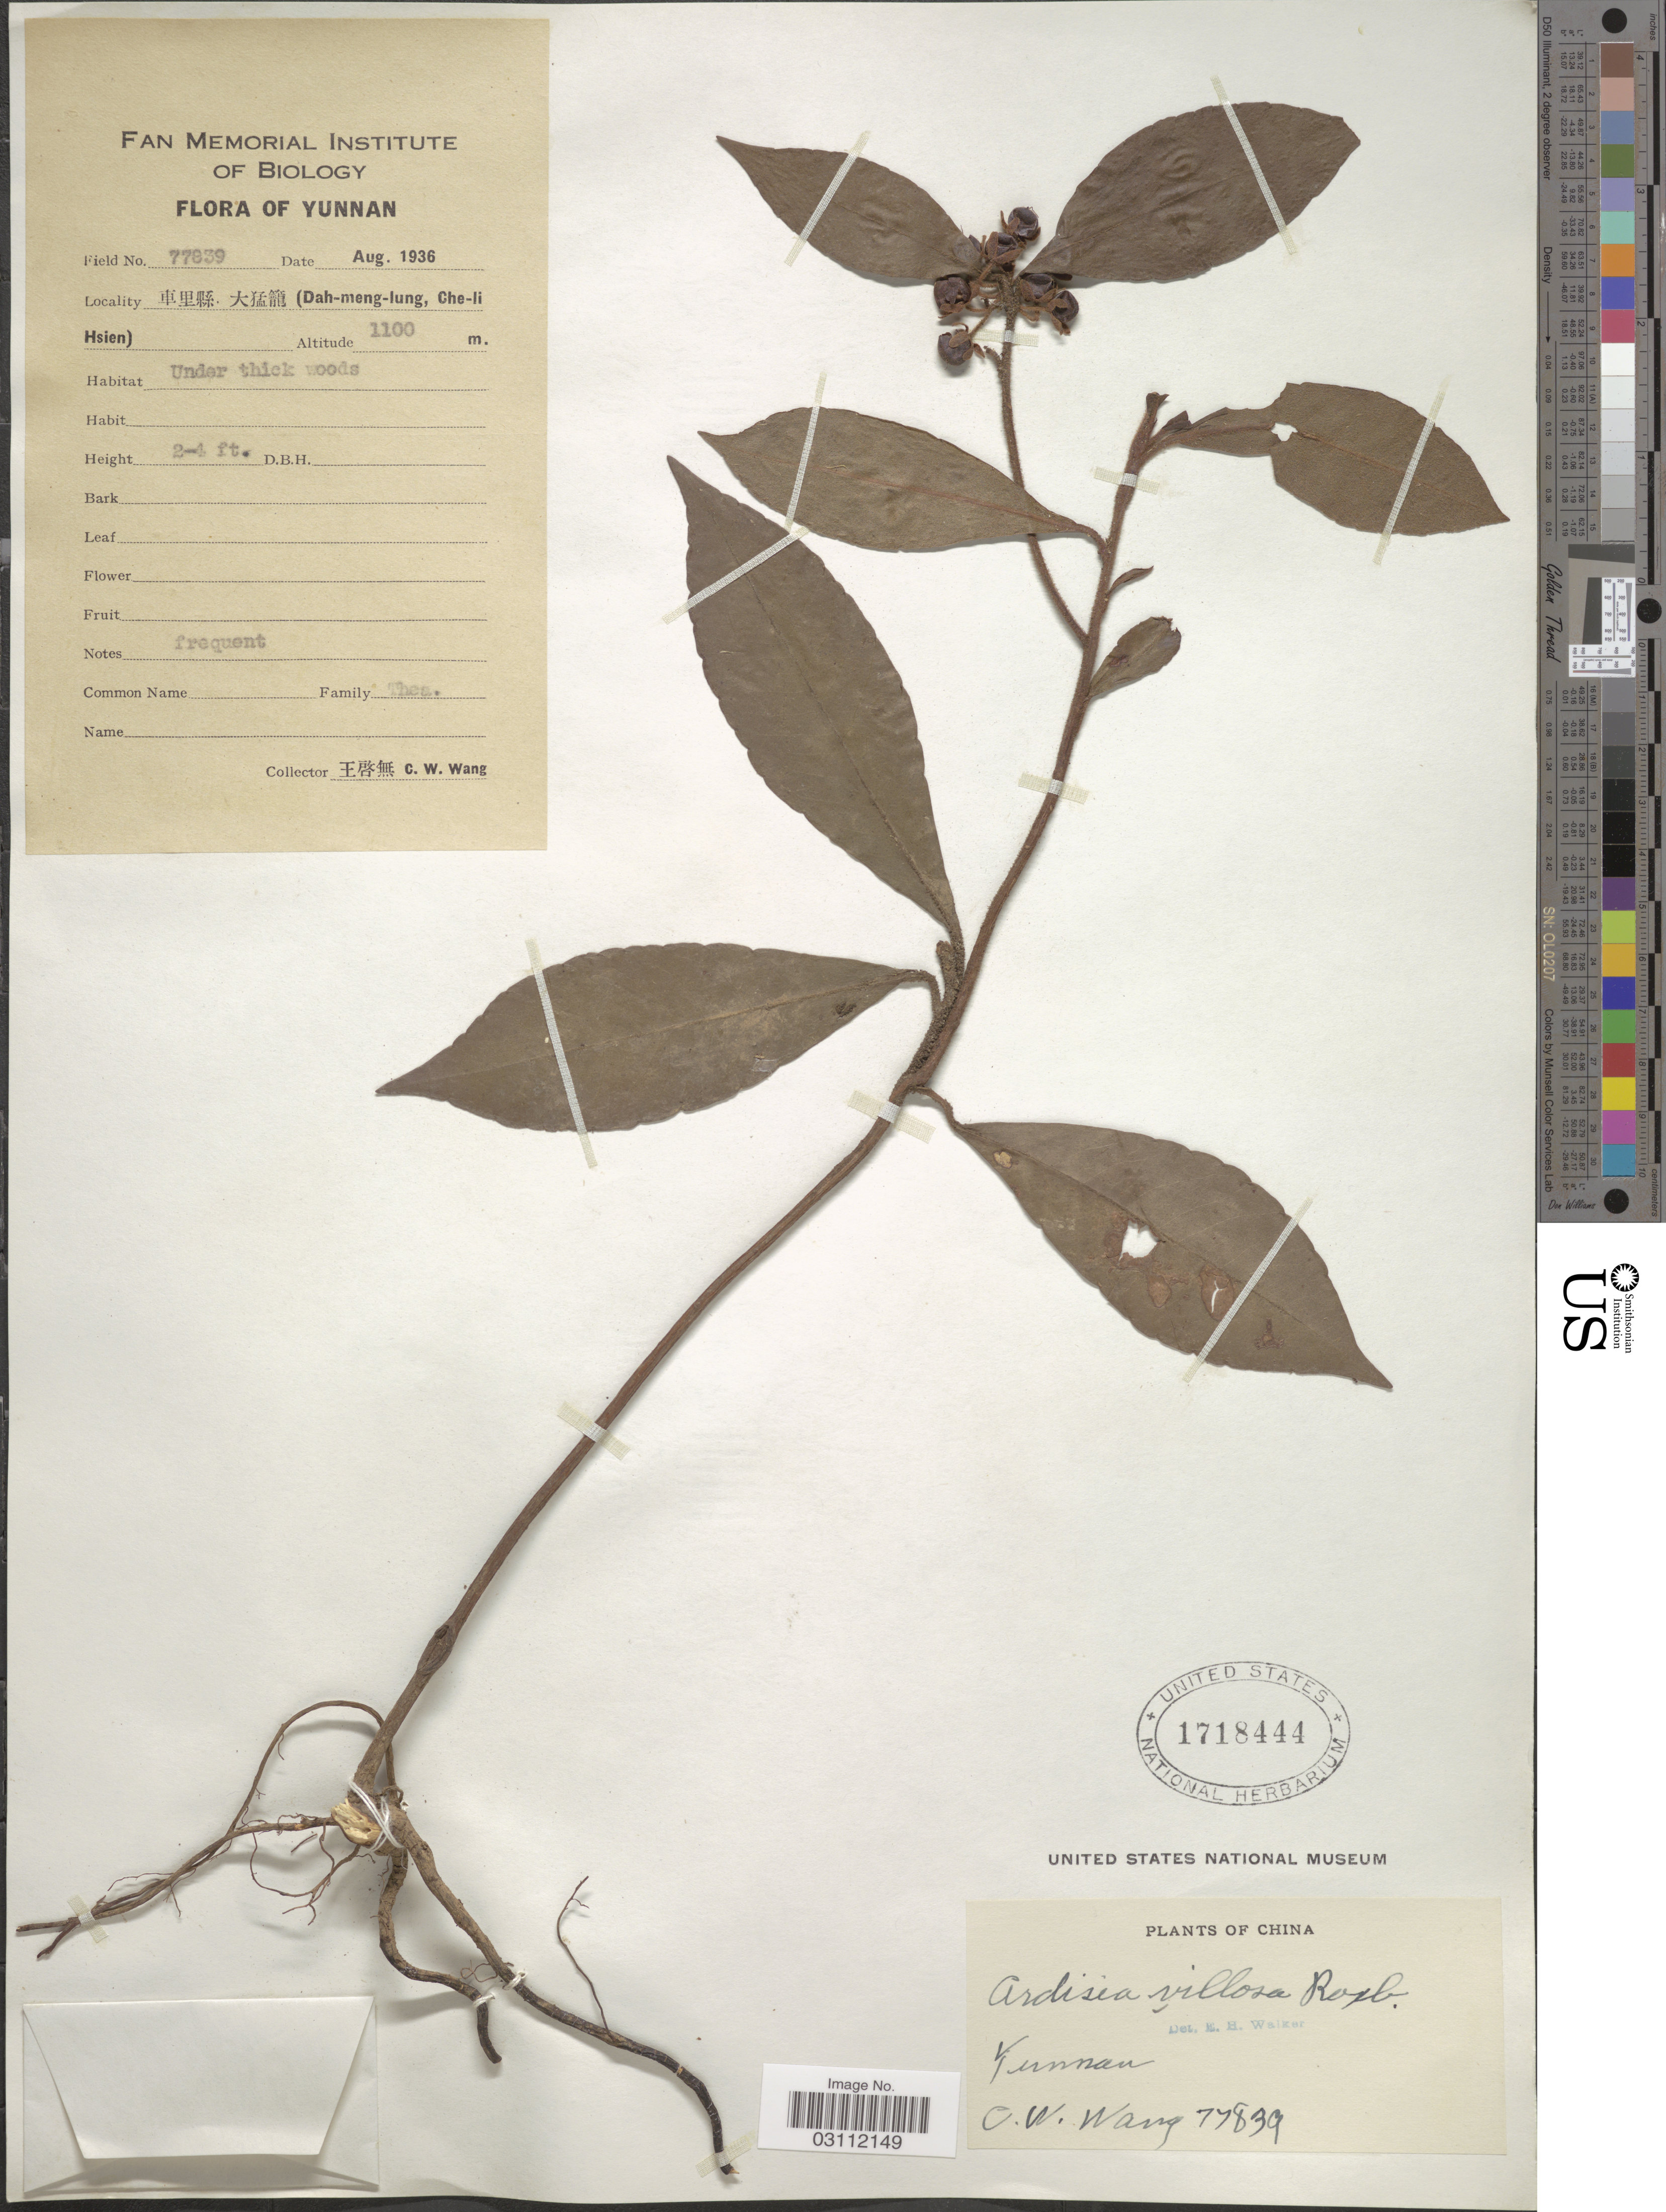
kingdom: Plantae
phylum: Tracheophyta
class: Magnoliopsida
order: Ericales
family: Primulaceae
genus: Ardisia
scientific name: Ardisia villosa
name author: Roxb.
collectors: C. W. Wang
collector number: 77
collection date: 1936-08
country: China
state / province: Yunnan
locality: Yunnan, (Dah-meng-lung, Che-li Hsien).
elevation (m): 1100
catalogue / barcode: US 1718444